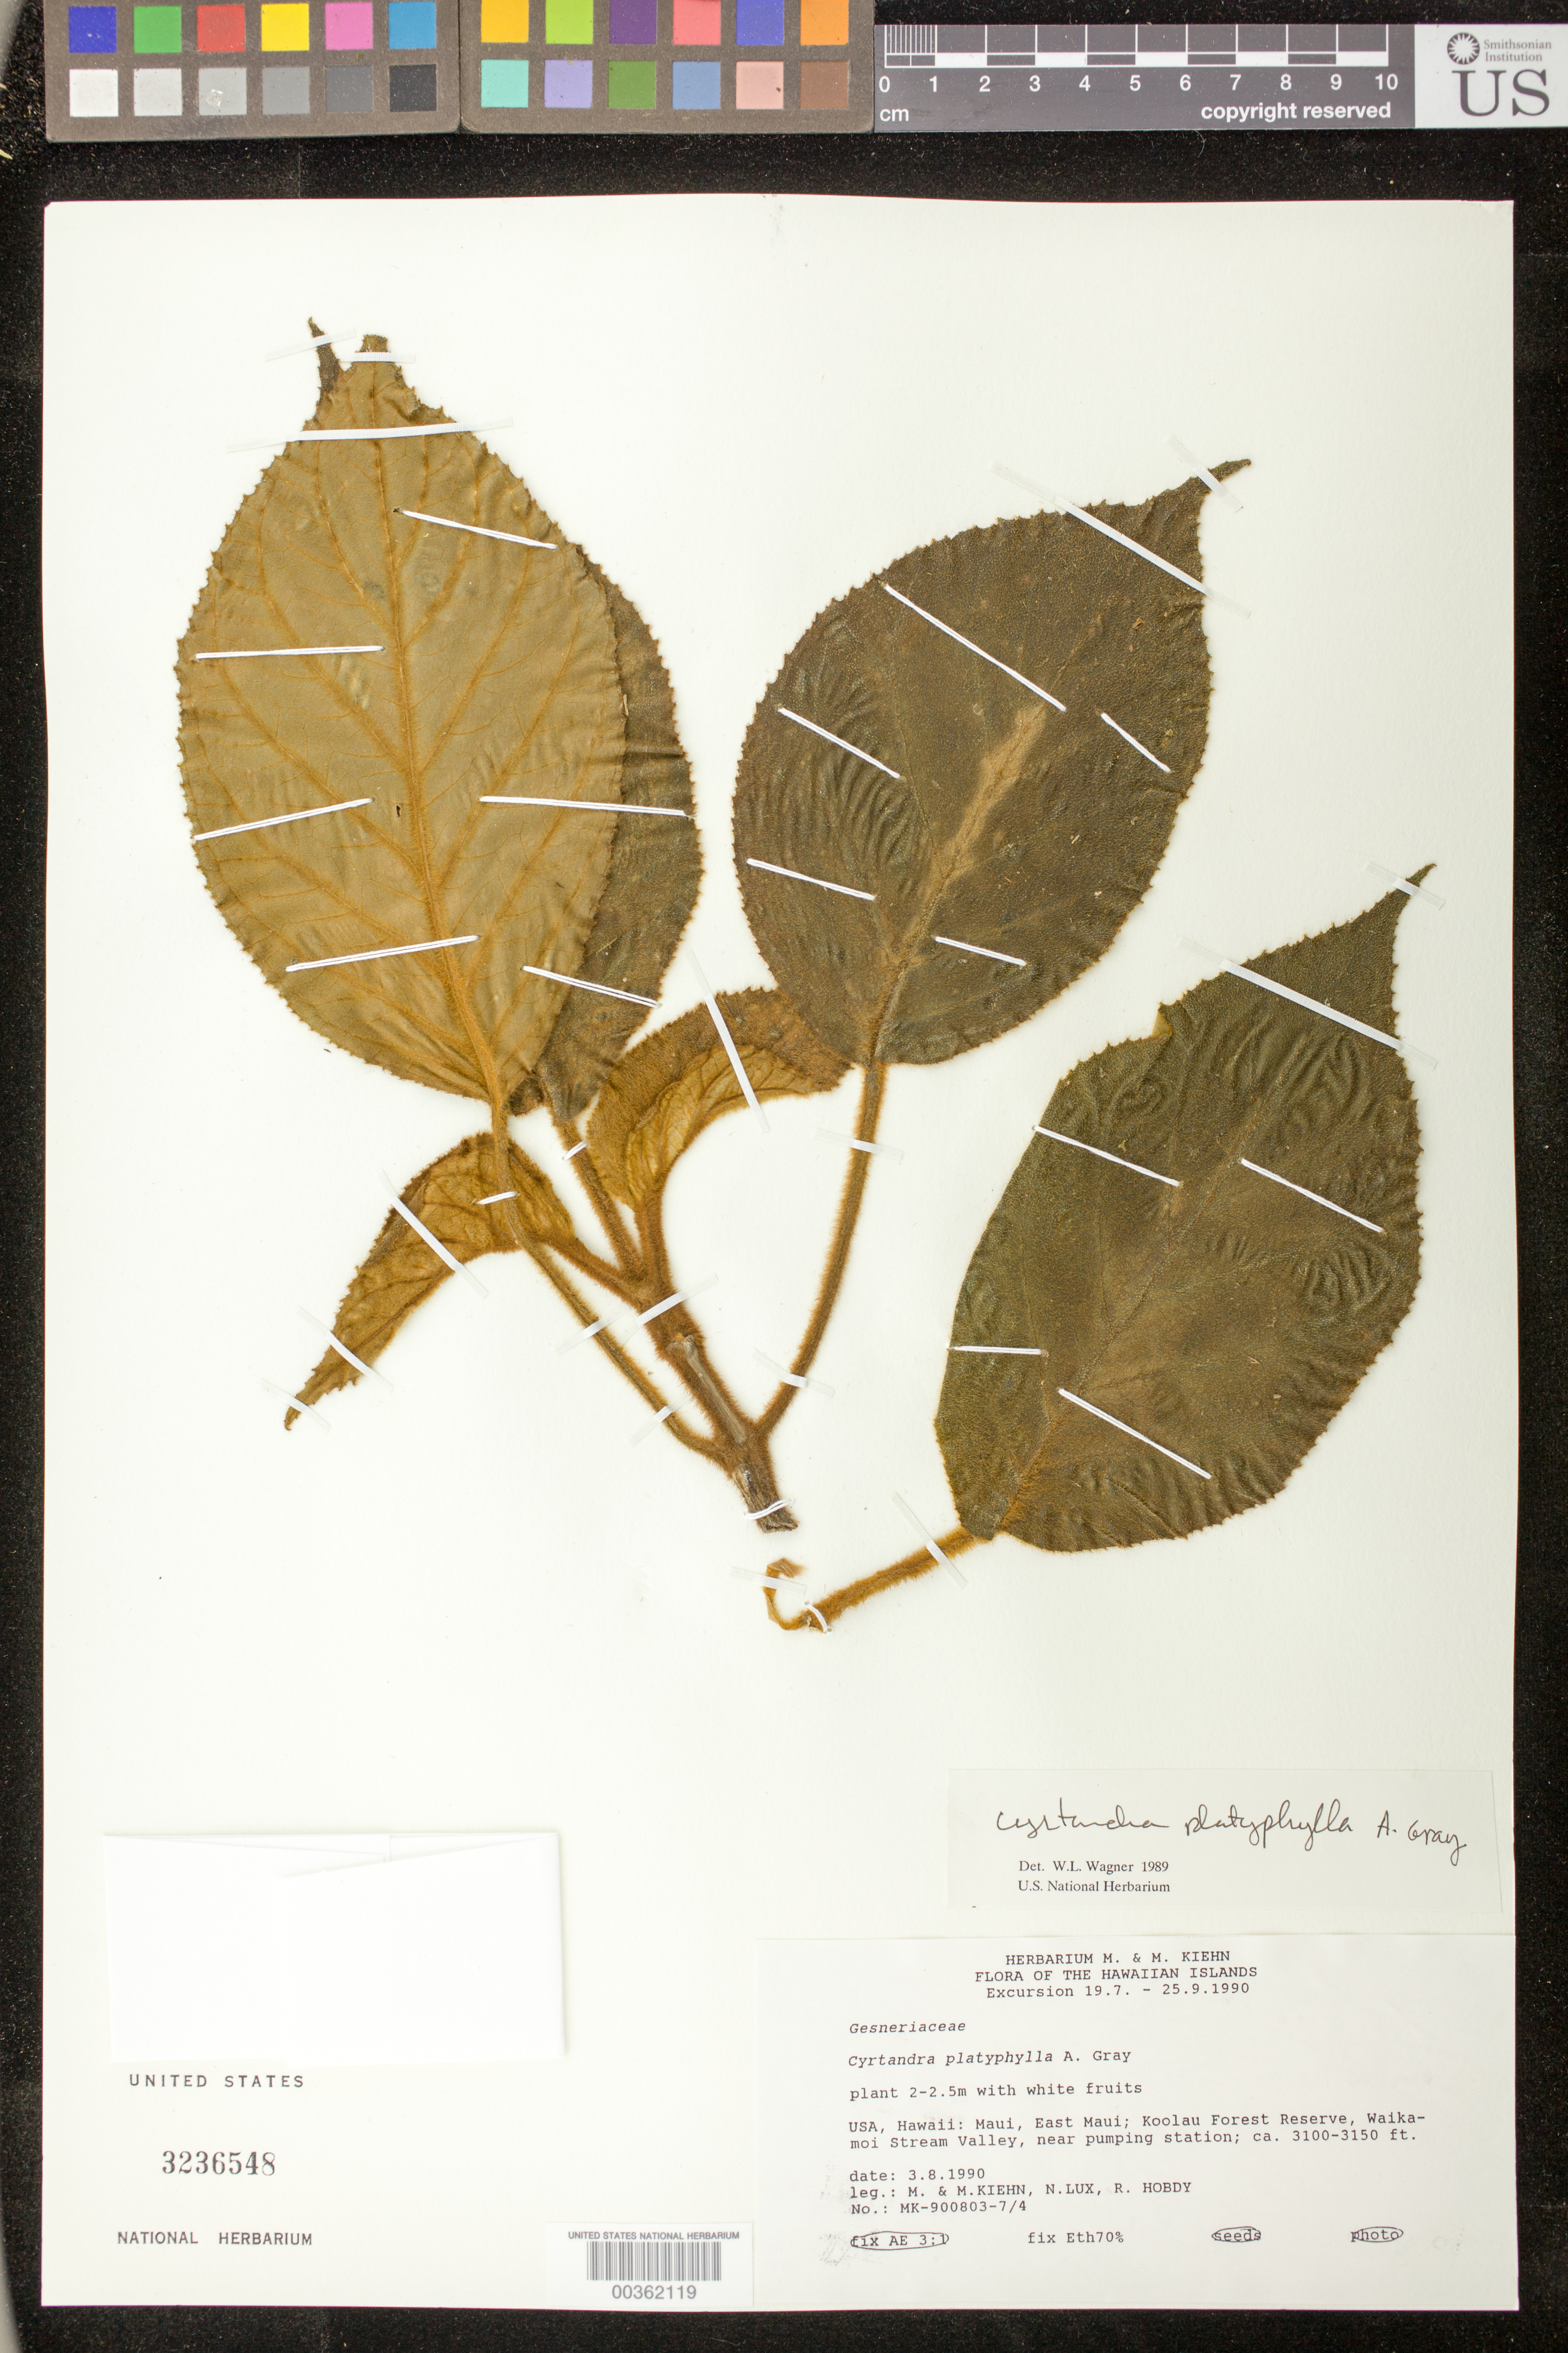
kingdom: Plantae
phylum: Tracheophyta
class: Magnoliopsida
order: Lamiales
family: Gesneriaceae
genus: Cyrtandra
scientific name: Cyrtandra platyphylla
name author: A. Gray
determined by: Wagner, W. L., (BOT), Smithsonian Institution - National Museum of Natural History (UNITED STATES)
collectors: M. Kiehn, M. Kiehn, N. Lux & R. Hobdy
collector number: MK- 900803 -7/4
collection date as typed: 03 Aug 1990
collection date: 1990-08-03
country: United States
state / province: Hawaii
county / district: Maui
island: Maui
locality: East maui; Koolau forest reserve, waikamoi stream valley, near pumping station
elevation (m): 945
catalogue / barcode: US 3236548